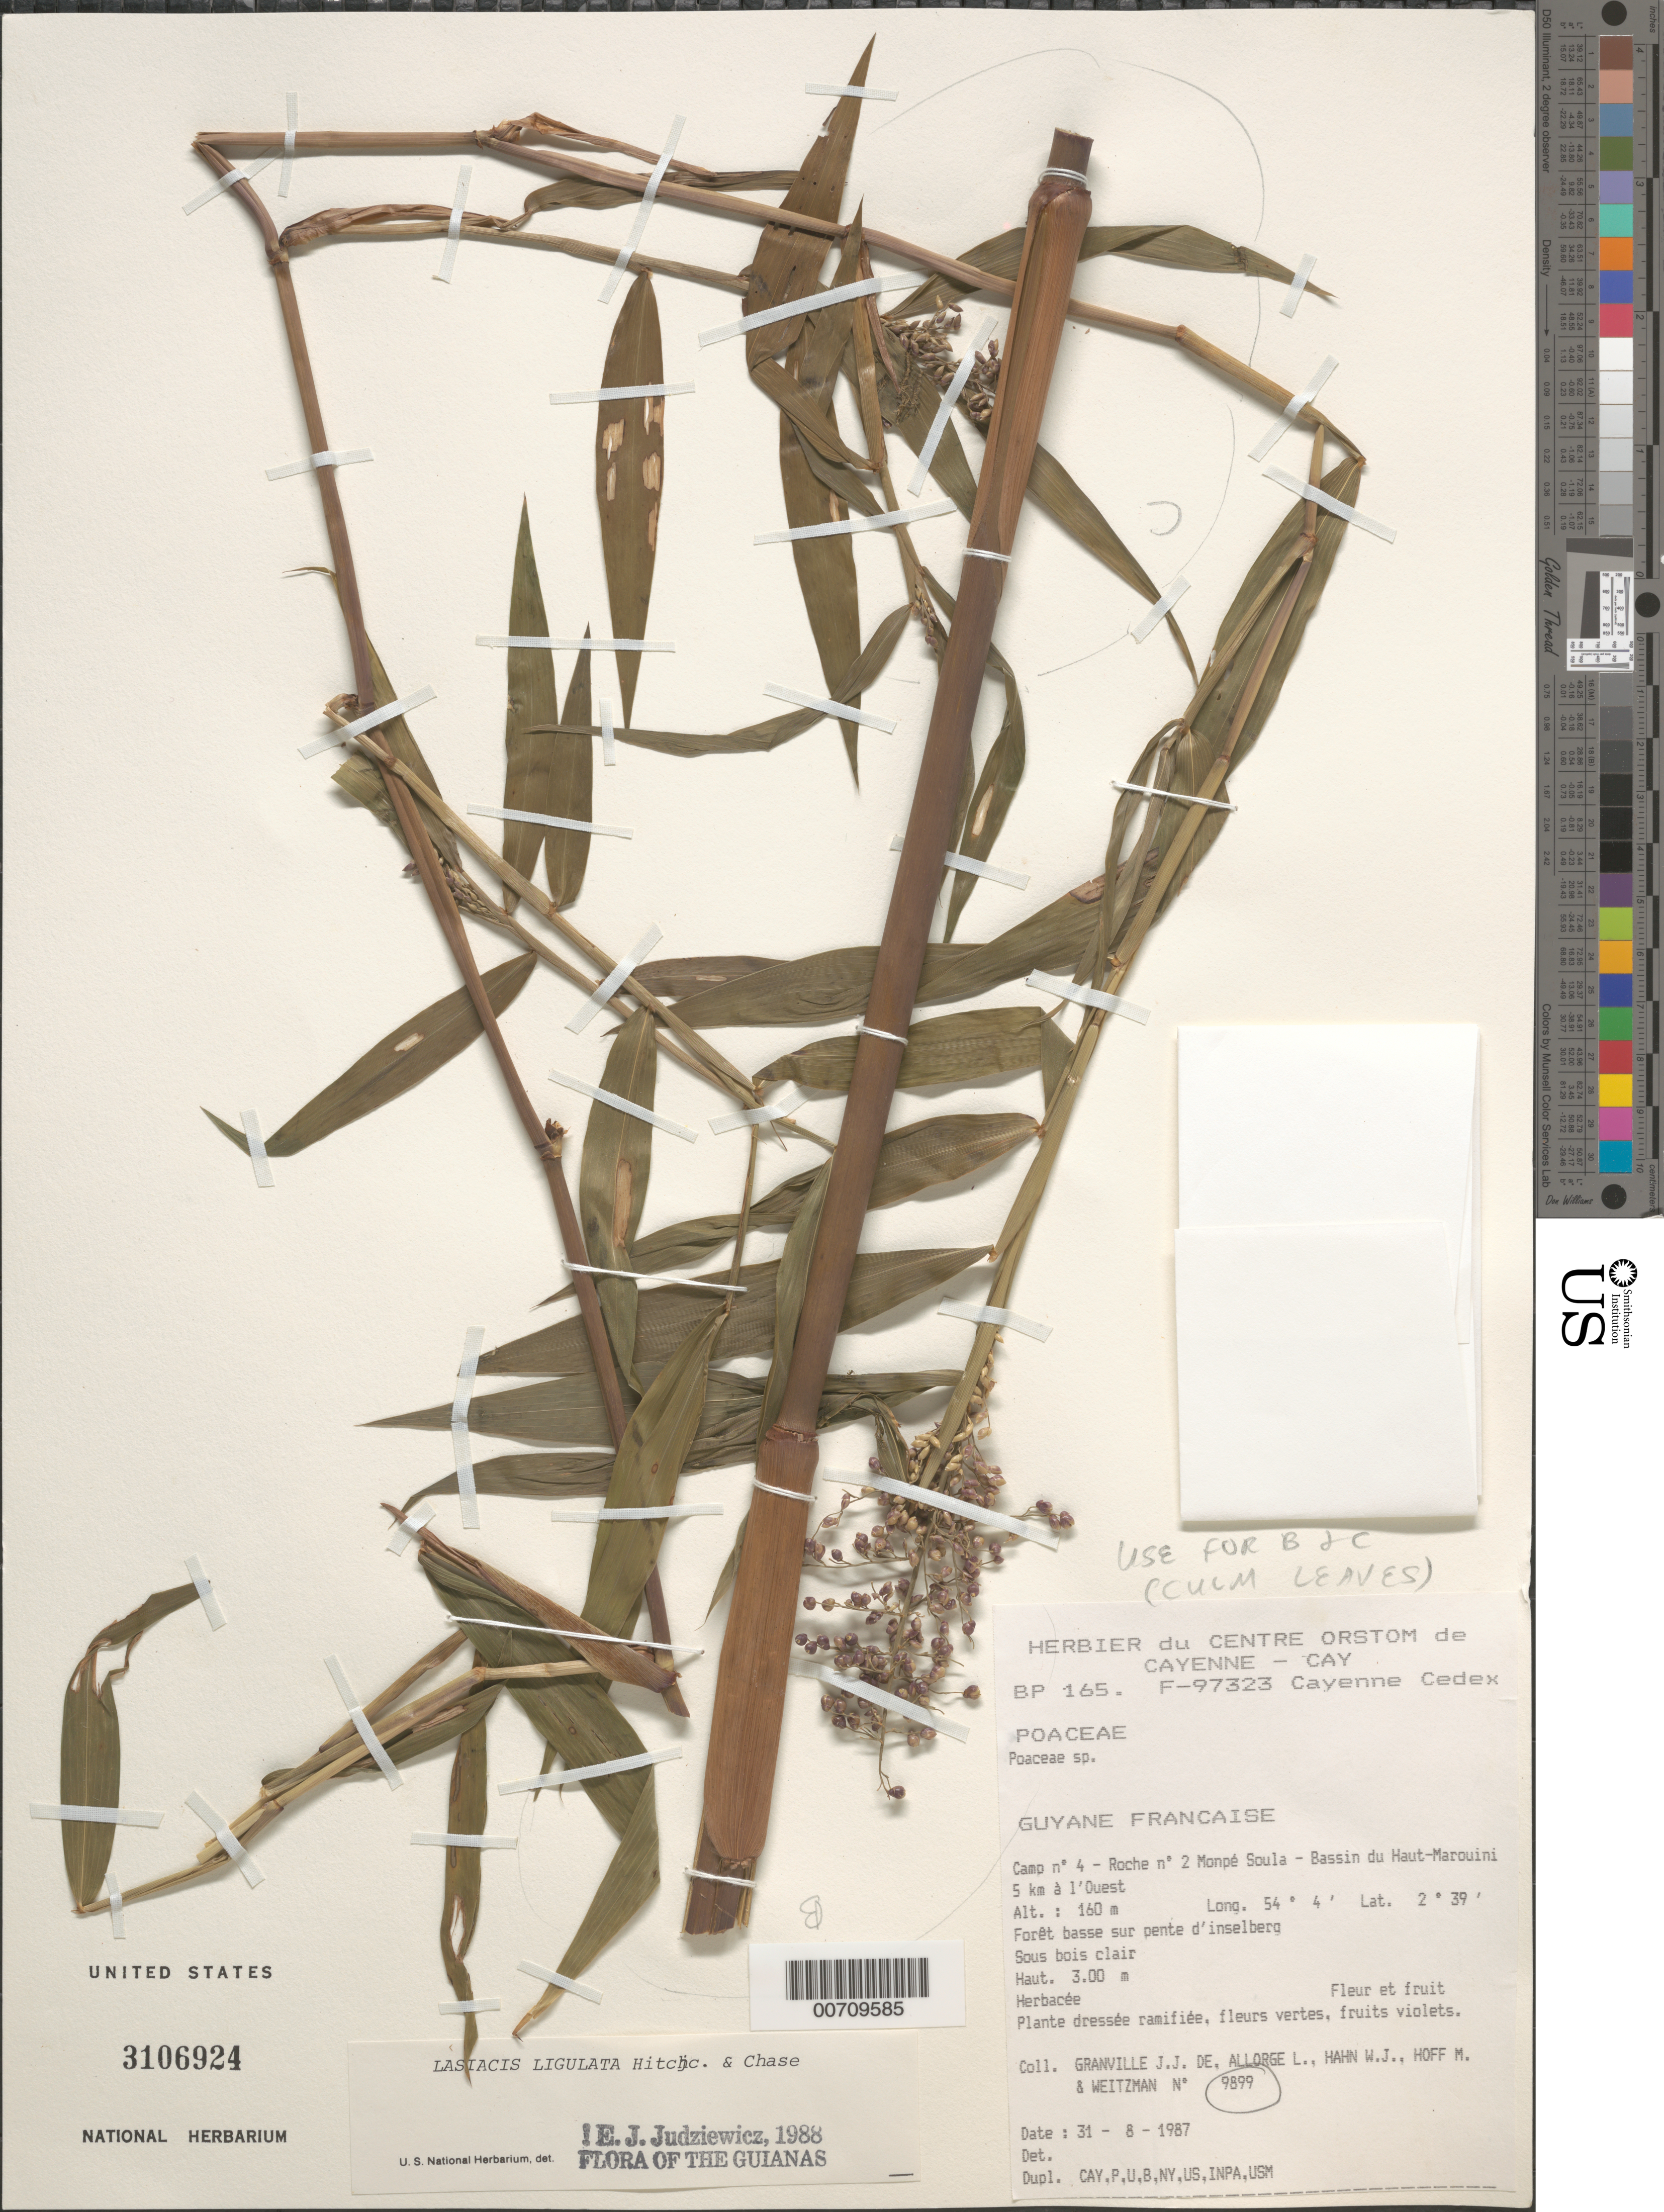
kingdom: Plantae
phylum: Tracheophyta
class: Liliopsida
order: Poales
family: Poaceae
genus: Lasiacis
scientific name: Lasiacis ligulata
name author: Hitchc. & Chase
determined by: Judziewicz, E. J.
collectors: J.-J. de Granville, L. Allorge, W. J. Hahn, M. Hoff & A. L. Weitzman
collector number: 9899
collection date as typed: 31-Aug-87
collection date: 1987-08-31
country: French Guiana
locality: Monpé Soula, Camp #4, Bassin du Haut-Marouini, 5 km to W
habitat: Forêt basse sur pente d'inselberg; Sous bois clair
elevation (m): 160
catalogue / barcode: US 3106924